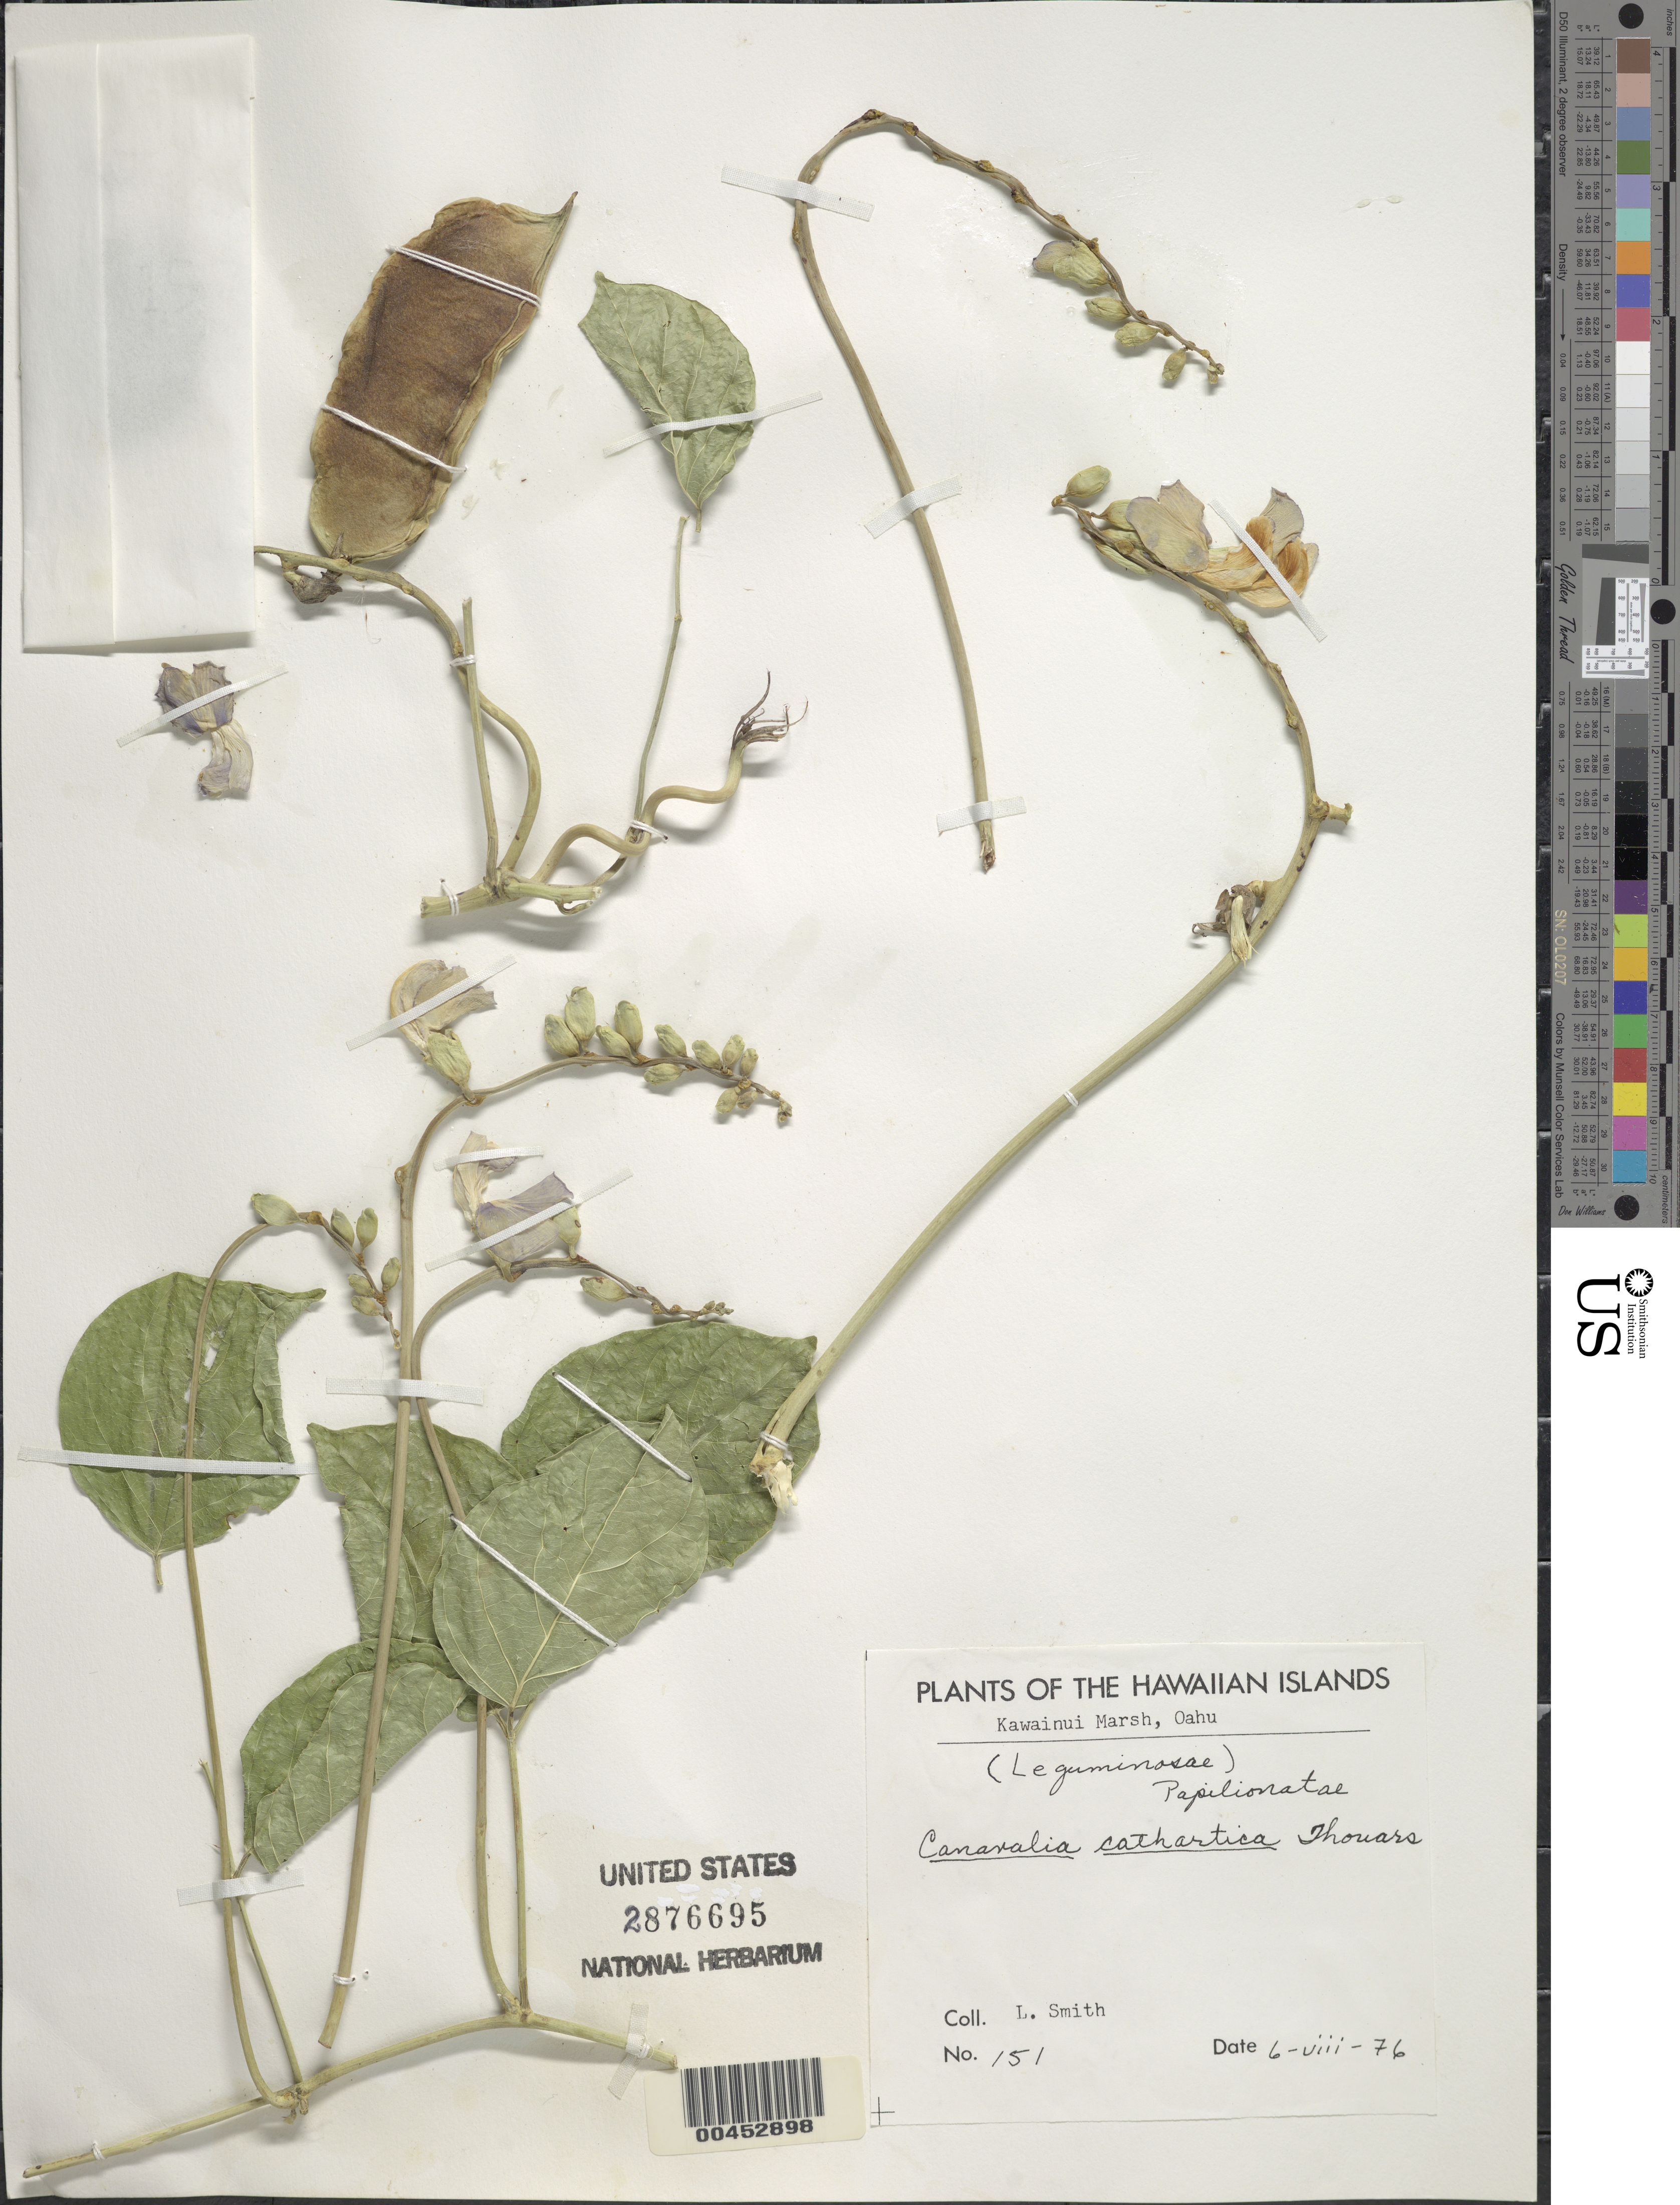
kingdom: Plantae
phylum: Tracheophyta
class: Magnoliopsida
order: Fabales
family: Fabaceae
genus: Canavalia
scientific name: Canavalia cathartica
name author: Thouars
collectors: L. Smith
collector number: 151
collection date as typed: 6 Aug 1976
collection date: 1976-08-06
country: United States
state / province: Hawaii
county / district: Honolulu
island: Oahu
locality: Kawainui Marsh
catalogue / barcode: US 2876695